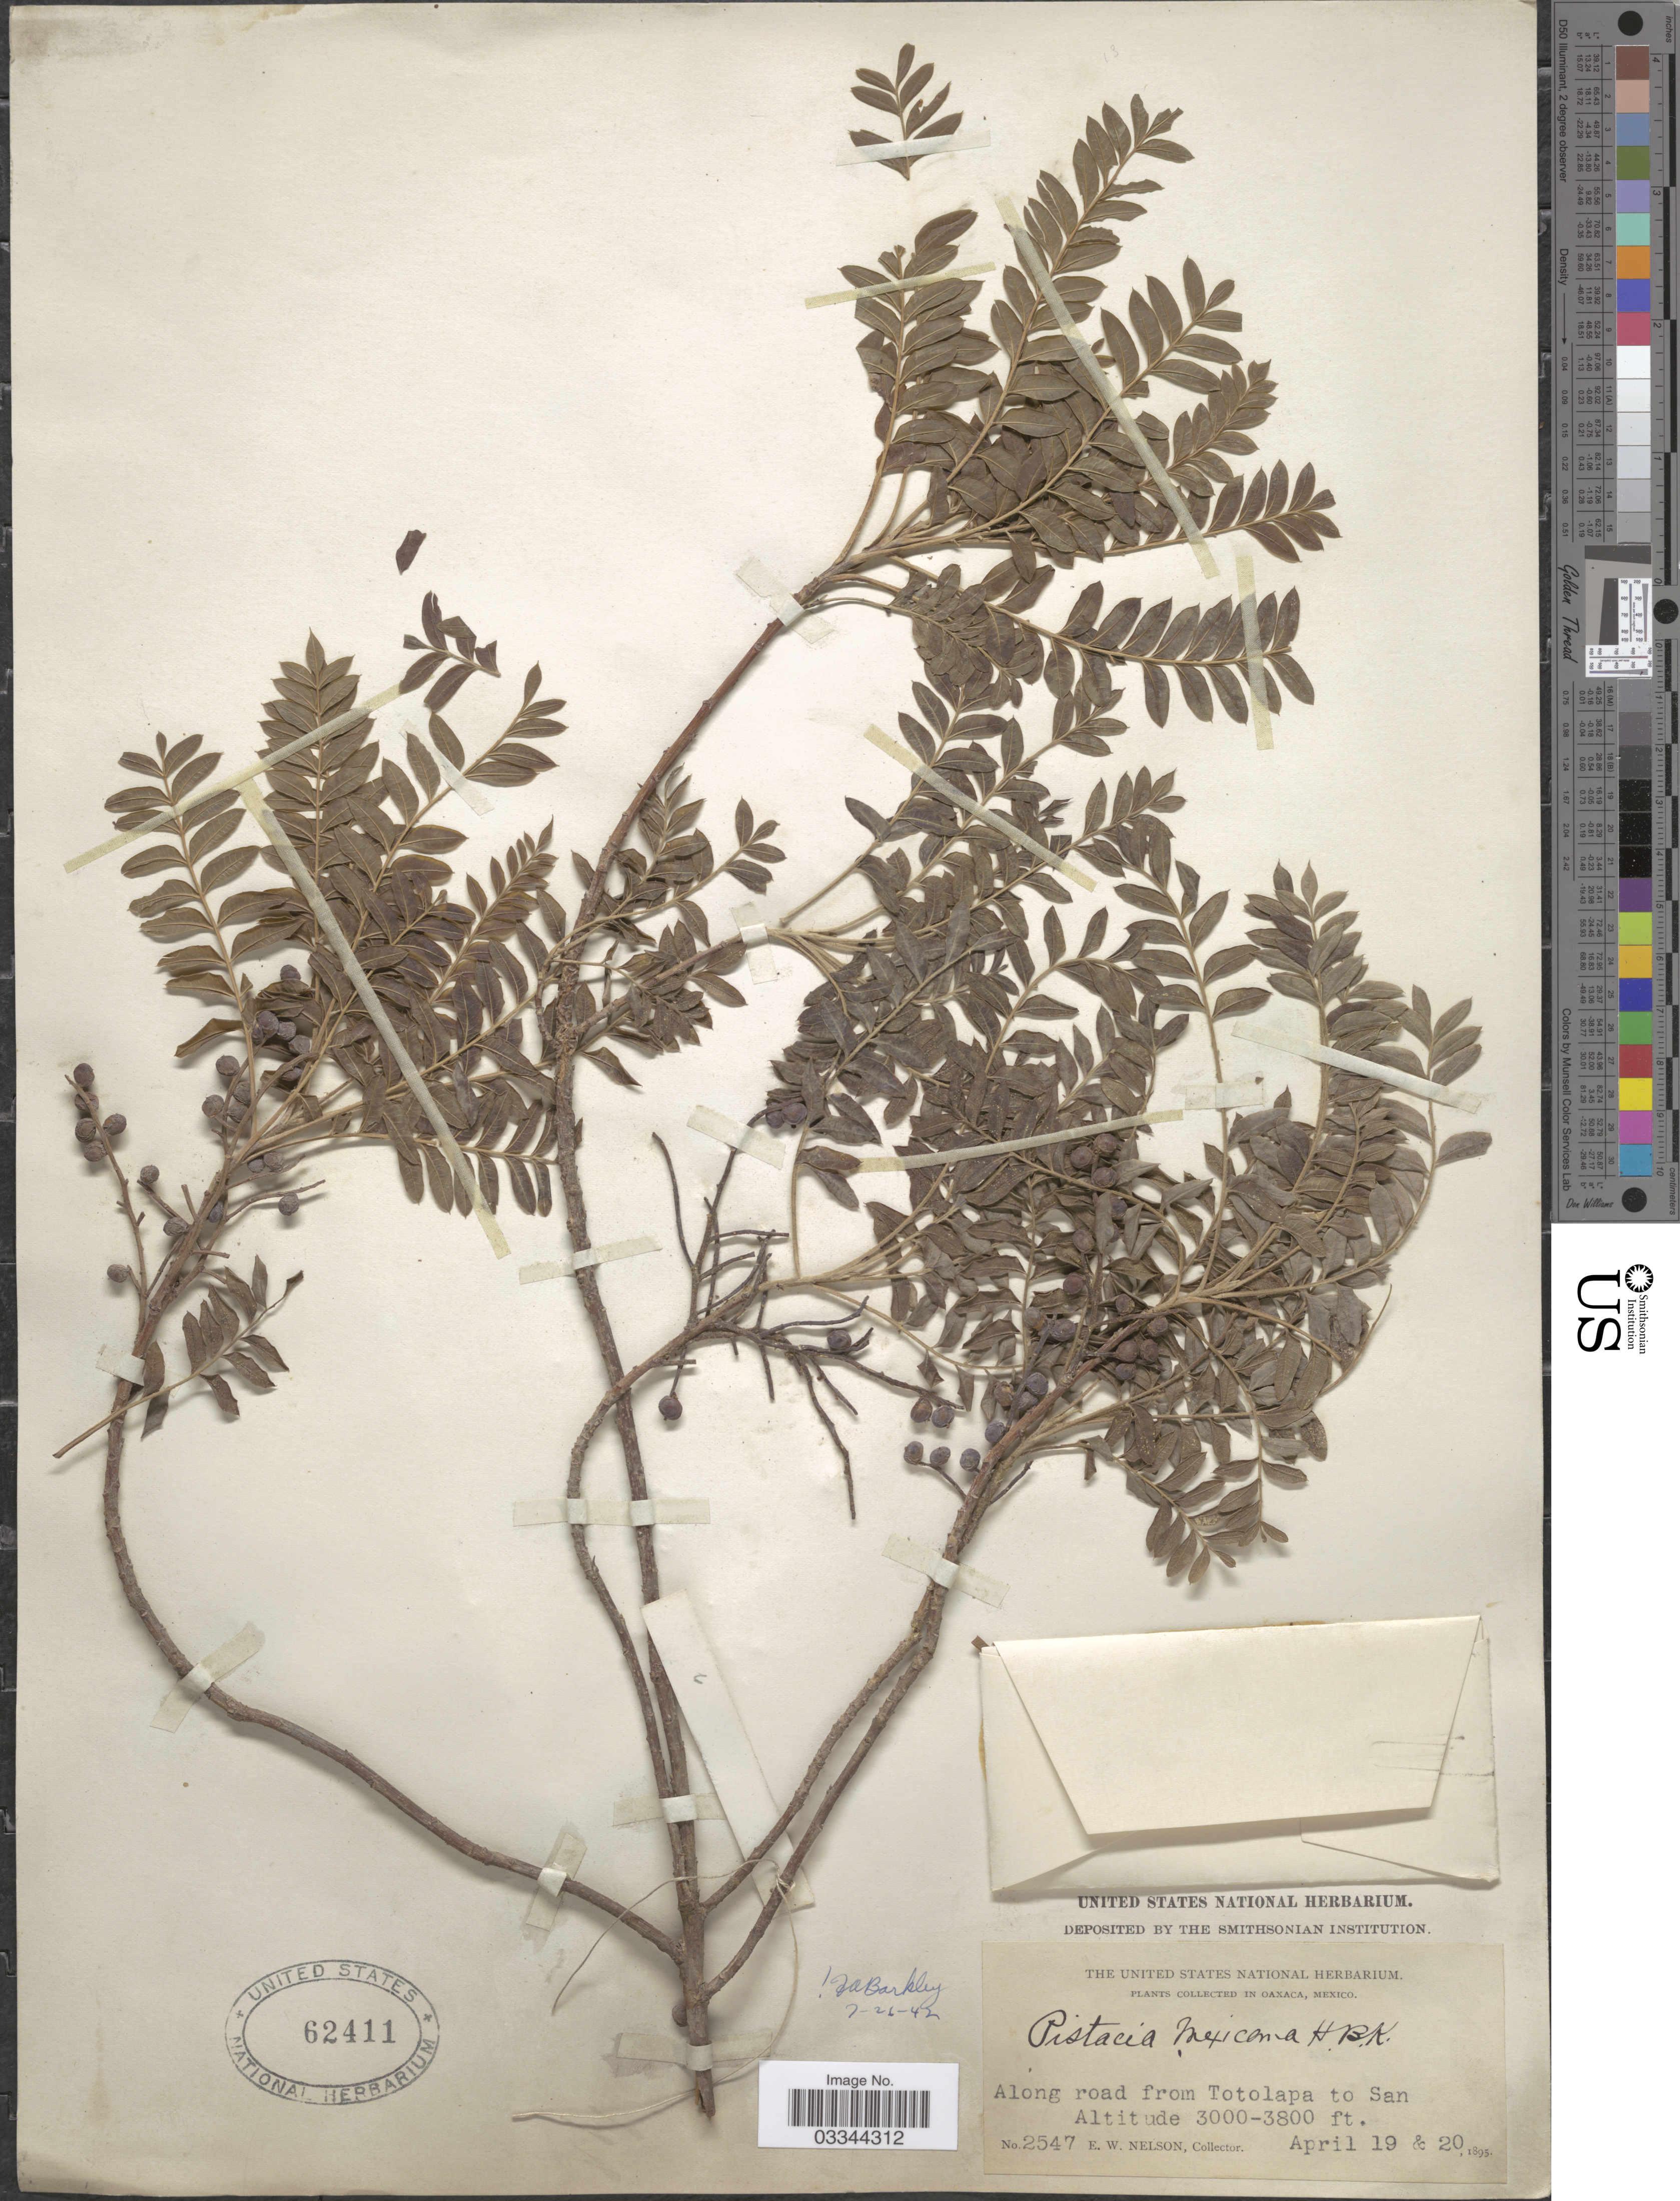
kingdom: Plantae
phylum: Tracheophyta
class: Magnoliopsida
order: Sapindales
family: Anacardiaceae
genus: Pistacia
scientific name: Pistacia mexicana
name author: Kunth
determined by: Mitchell, J. D.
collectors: E. W. Nelson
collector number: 2547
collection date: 1895-04-19/1895-04-20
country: Mexico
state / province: Oaxaca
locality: Along road from Totolapa to San.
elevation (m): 914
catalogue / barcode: US 62411